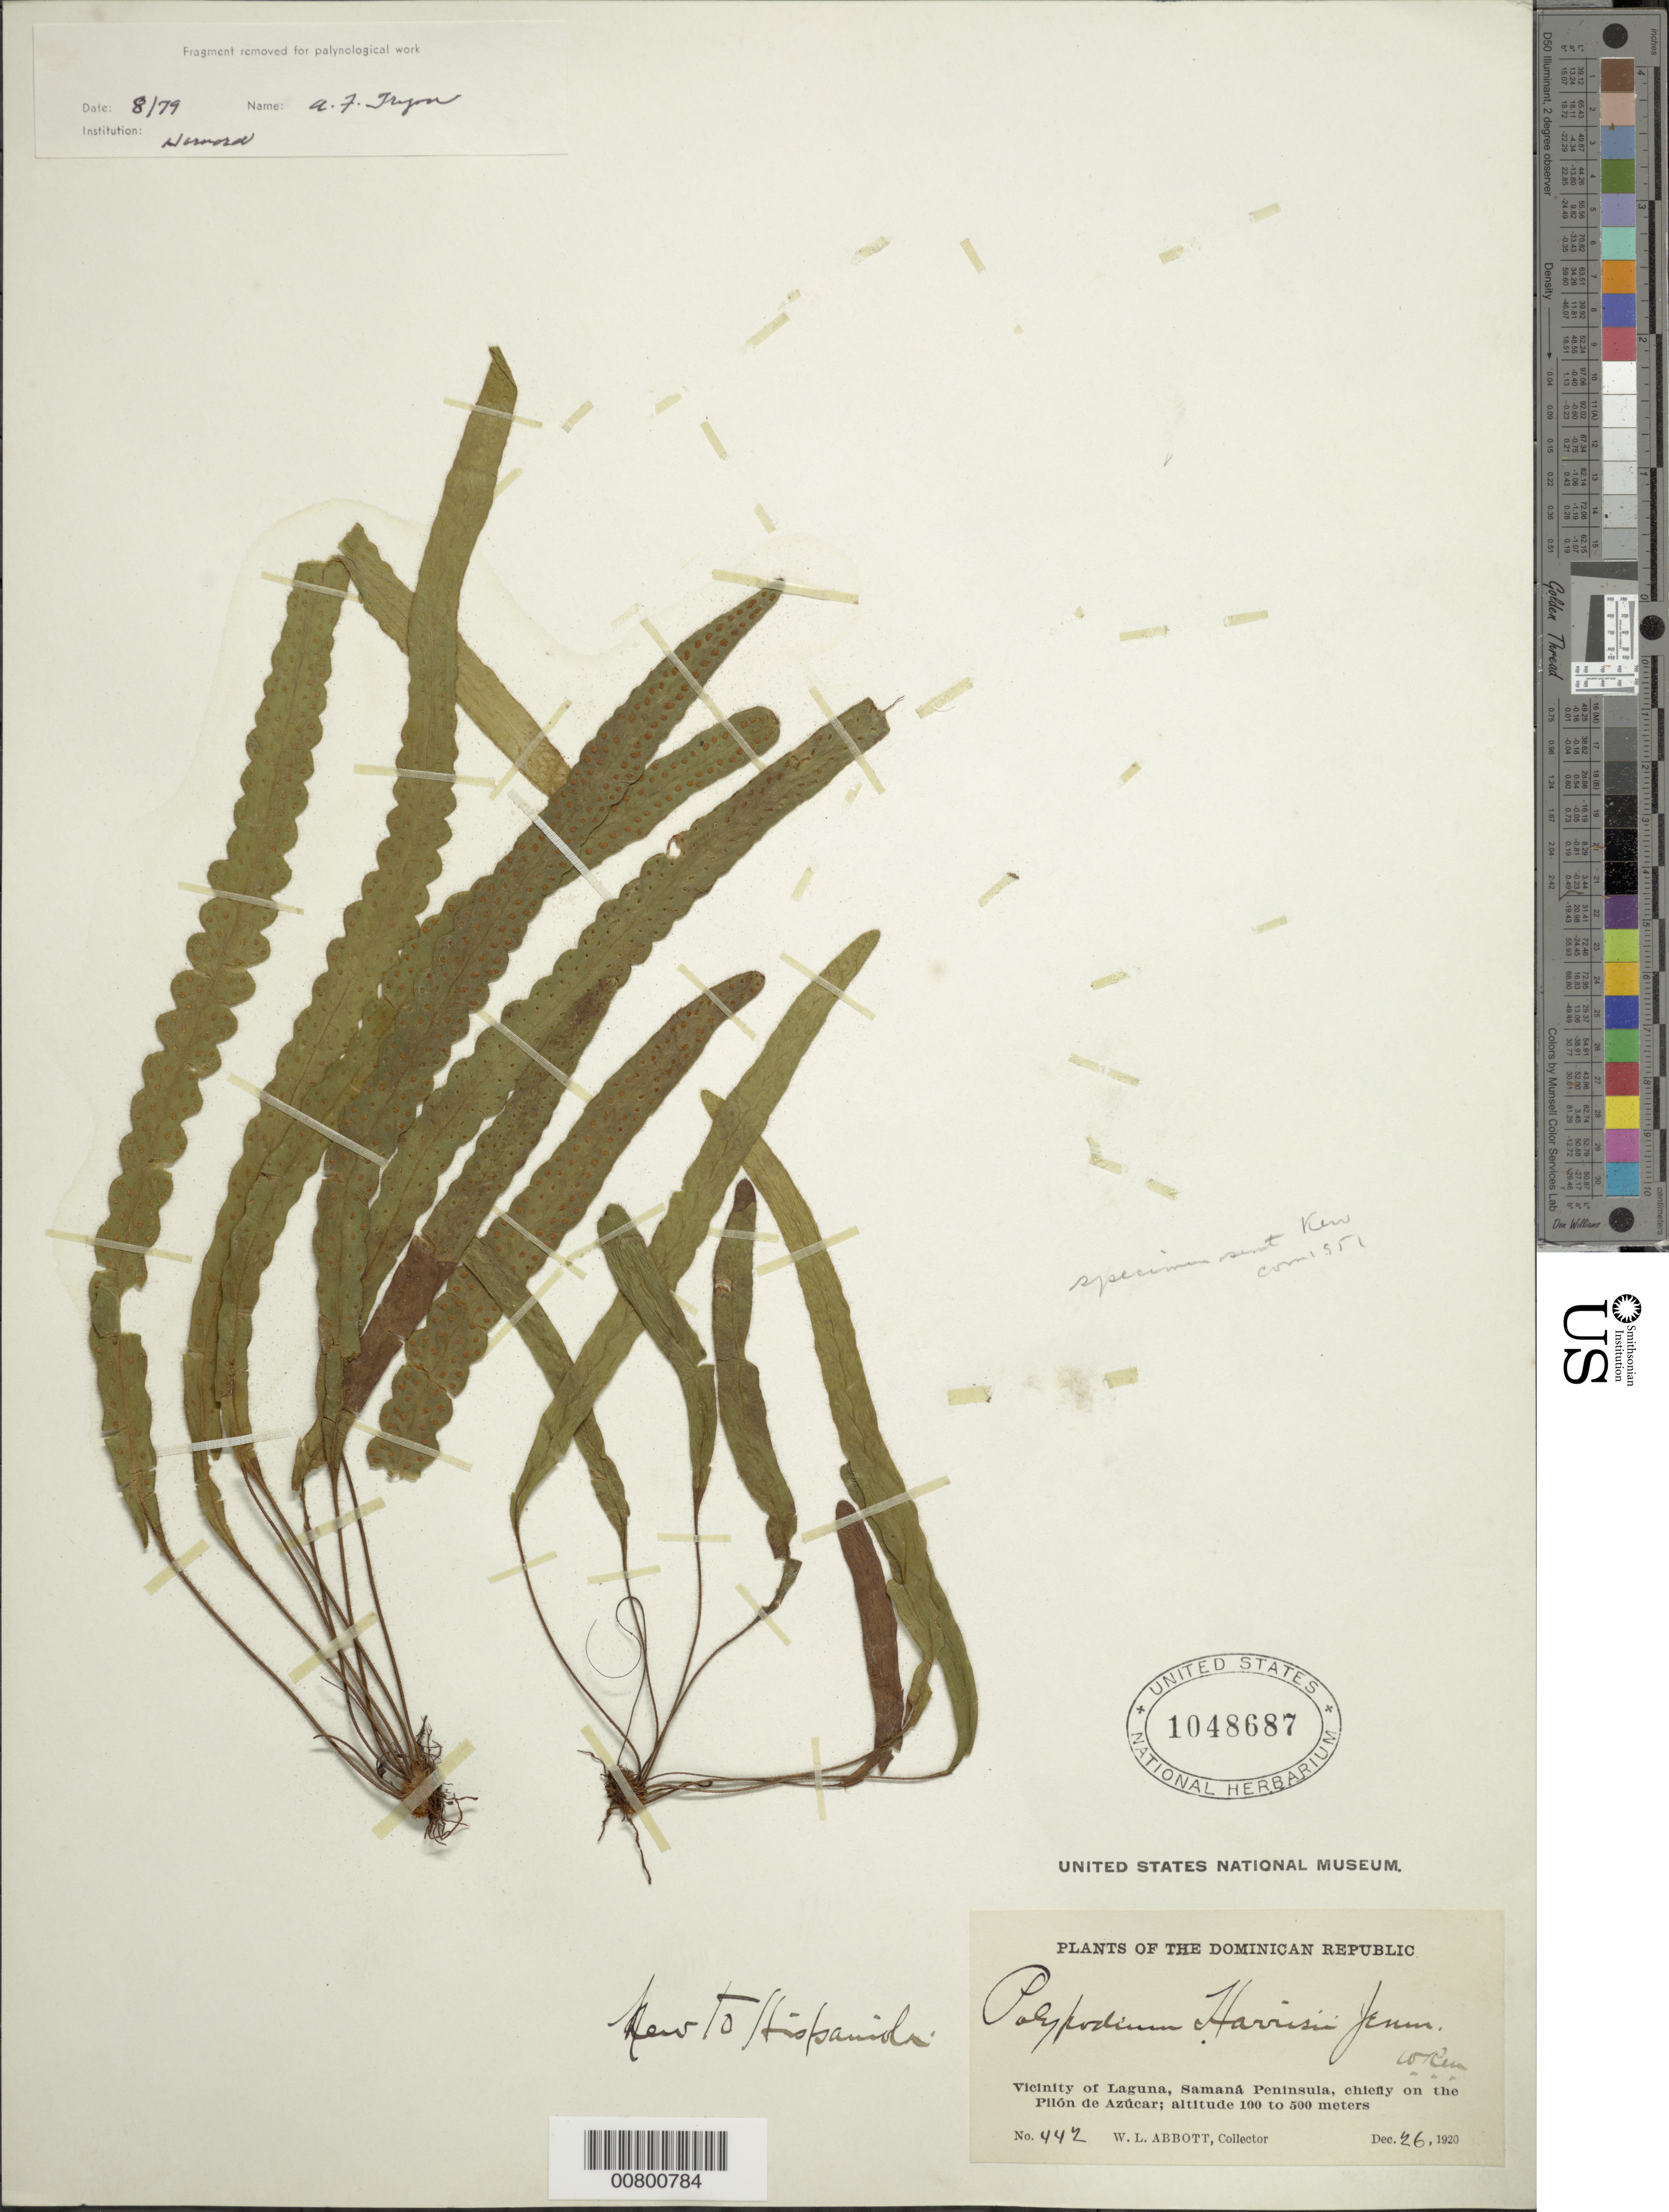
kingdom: Plantae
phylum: Tracheophyta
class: Polypodiopsida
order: Polypodiales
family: Polypodiaceae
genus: Enterosora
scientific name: Enterosora ecostata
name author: (Sodiro) L.E. Bishop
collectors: W. L. Abbott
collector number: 442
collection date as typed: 26 Dec 1920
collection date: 1920-12-26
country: Dominican Republic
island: Hispaniola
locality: Laguna vicinity, Samaná Peninsula, chiefly on the Pilón de Azúcar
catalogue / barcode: US 1048687